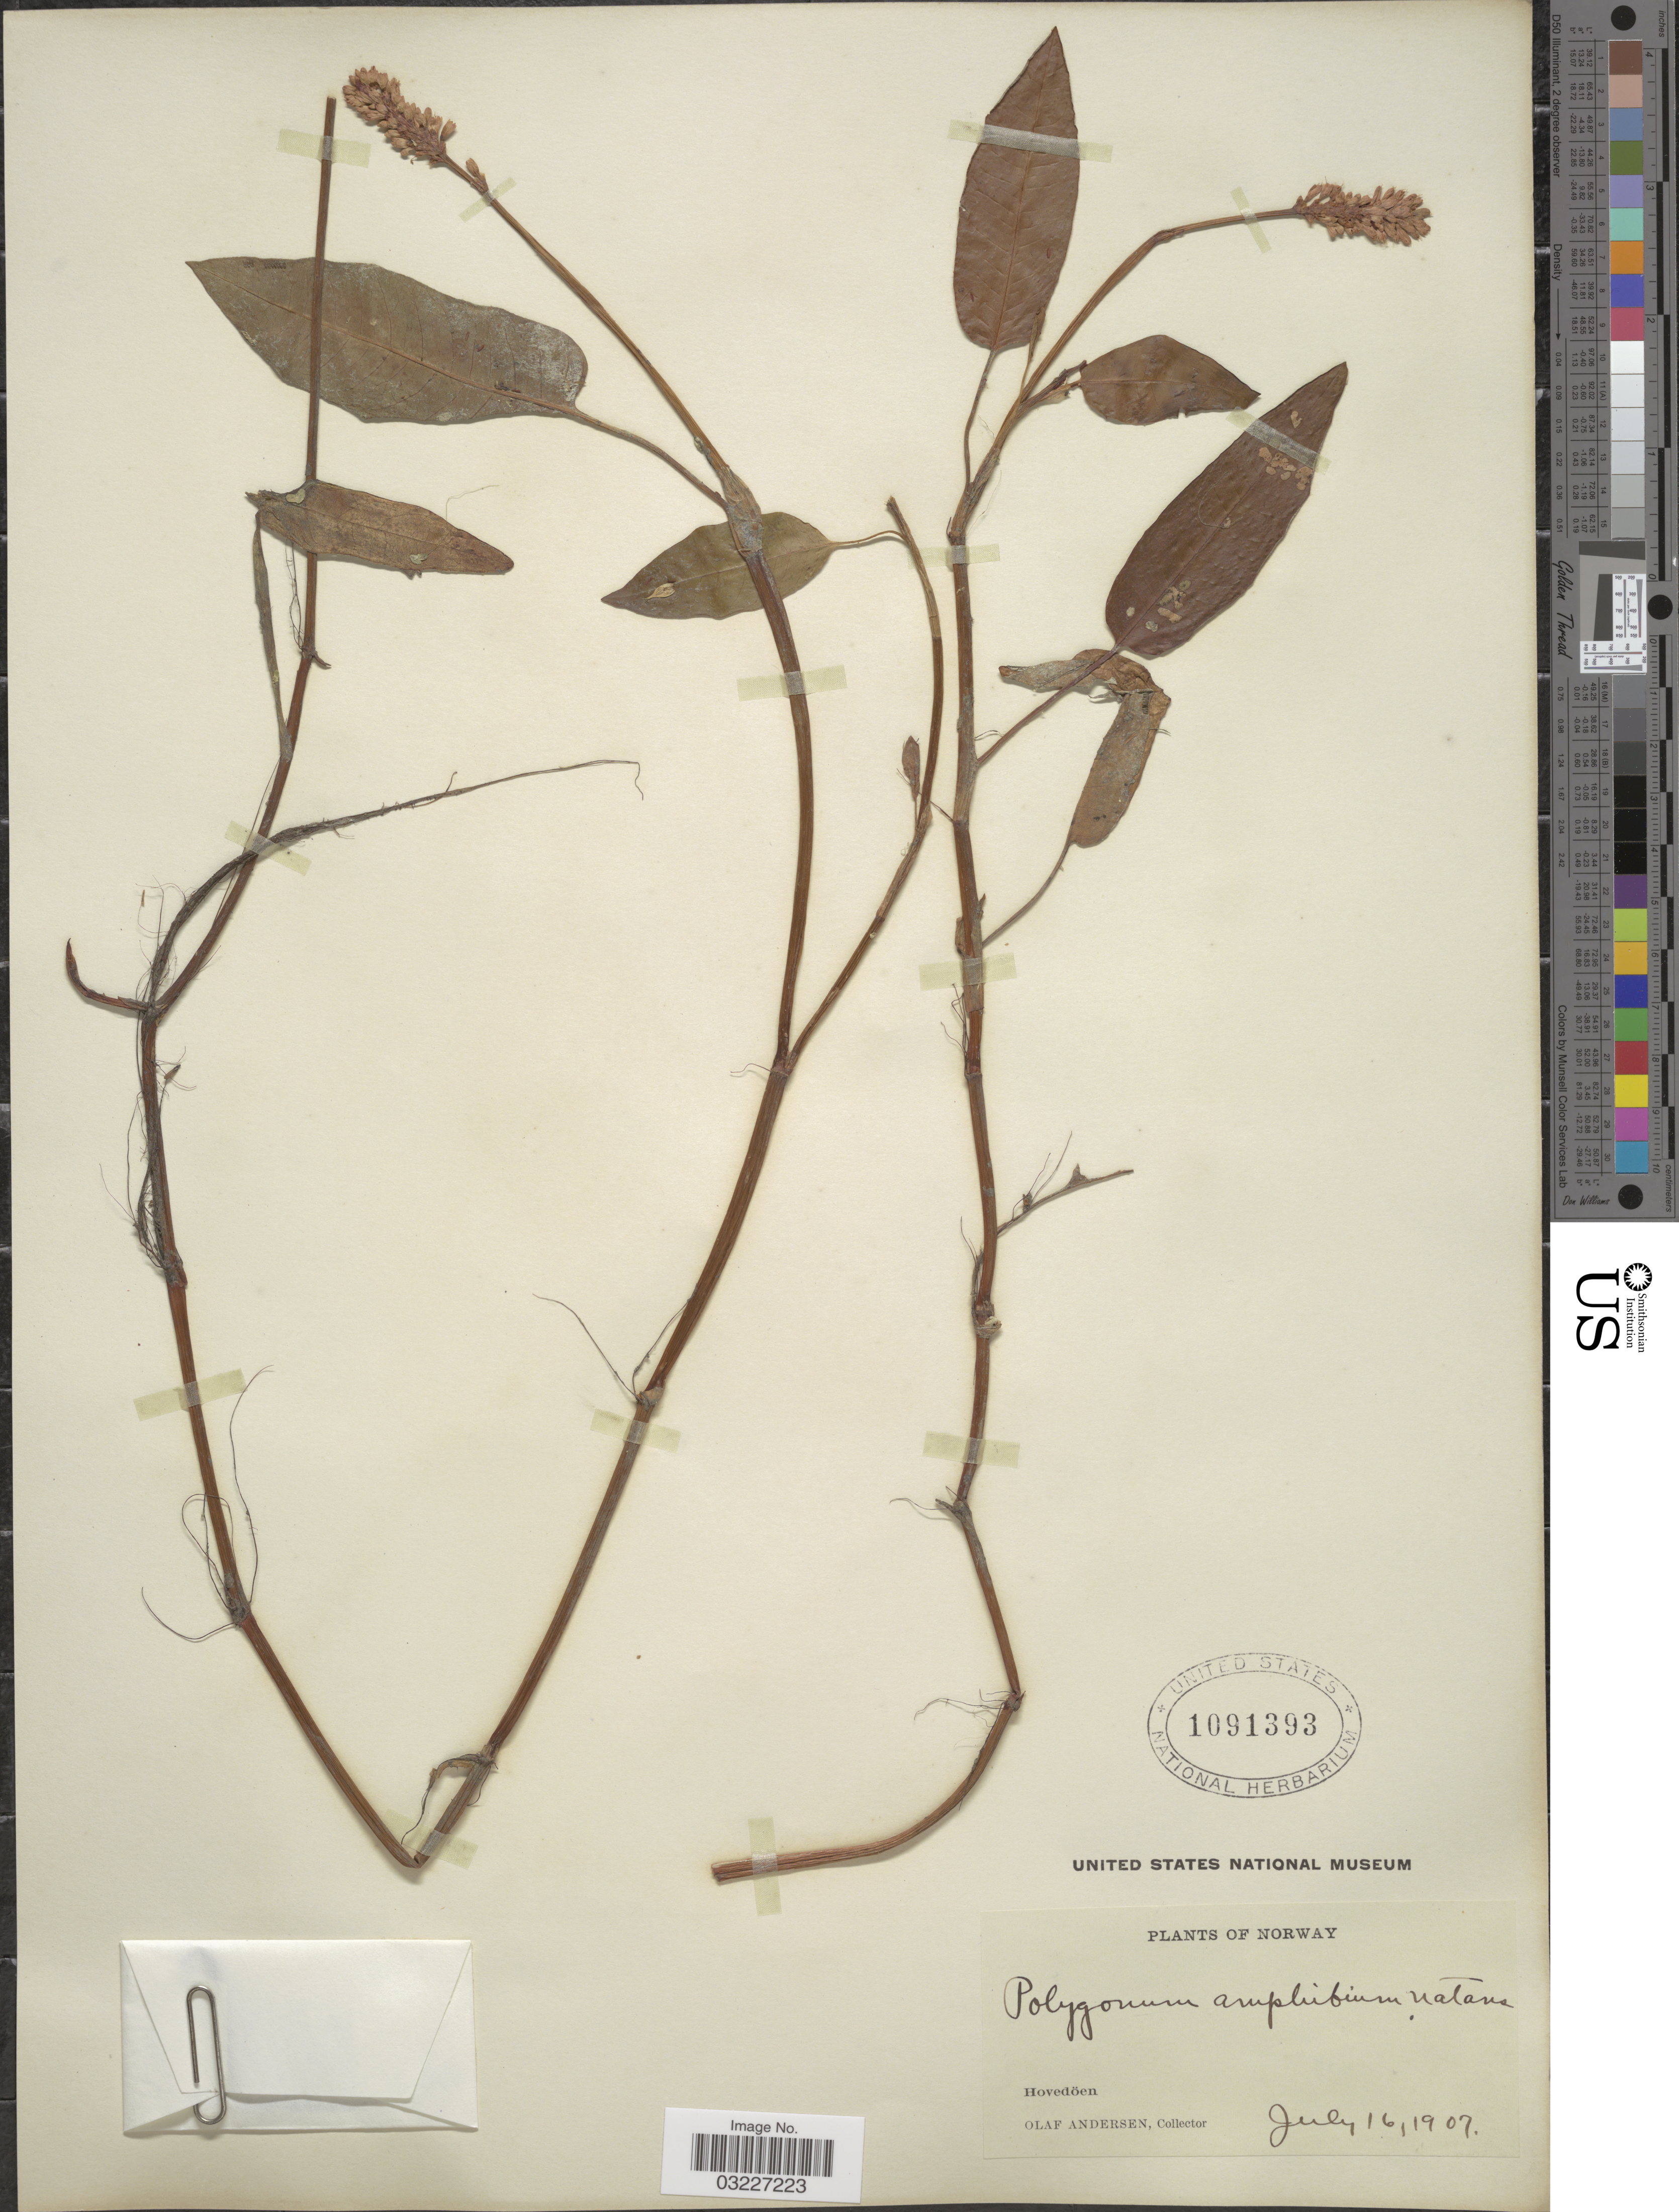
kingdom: Plantae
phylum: Tracheophyta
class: Magnoliopsida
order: Caryophyllales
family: Polygonaceae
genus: Polygonum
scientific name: Polygonum amphibium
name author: L.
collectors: O. Andersen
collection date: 1907-07-16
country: Norway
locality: Hovedöen.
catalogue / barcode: US 1091393